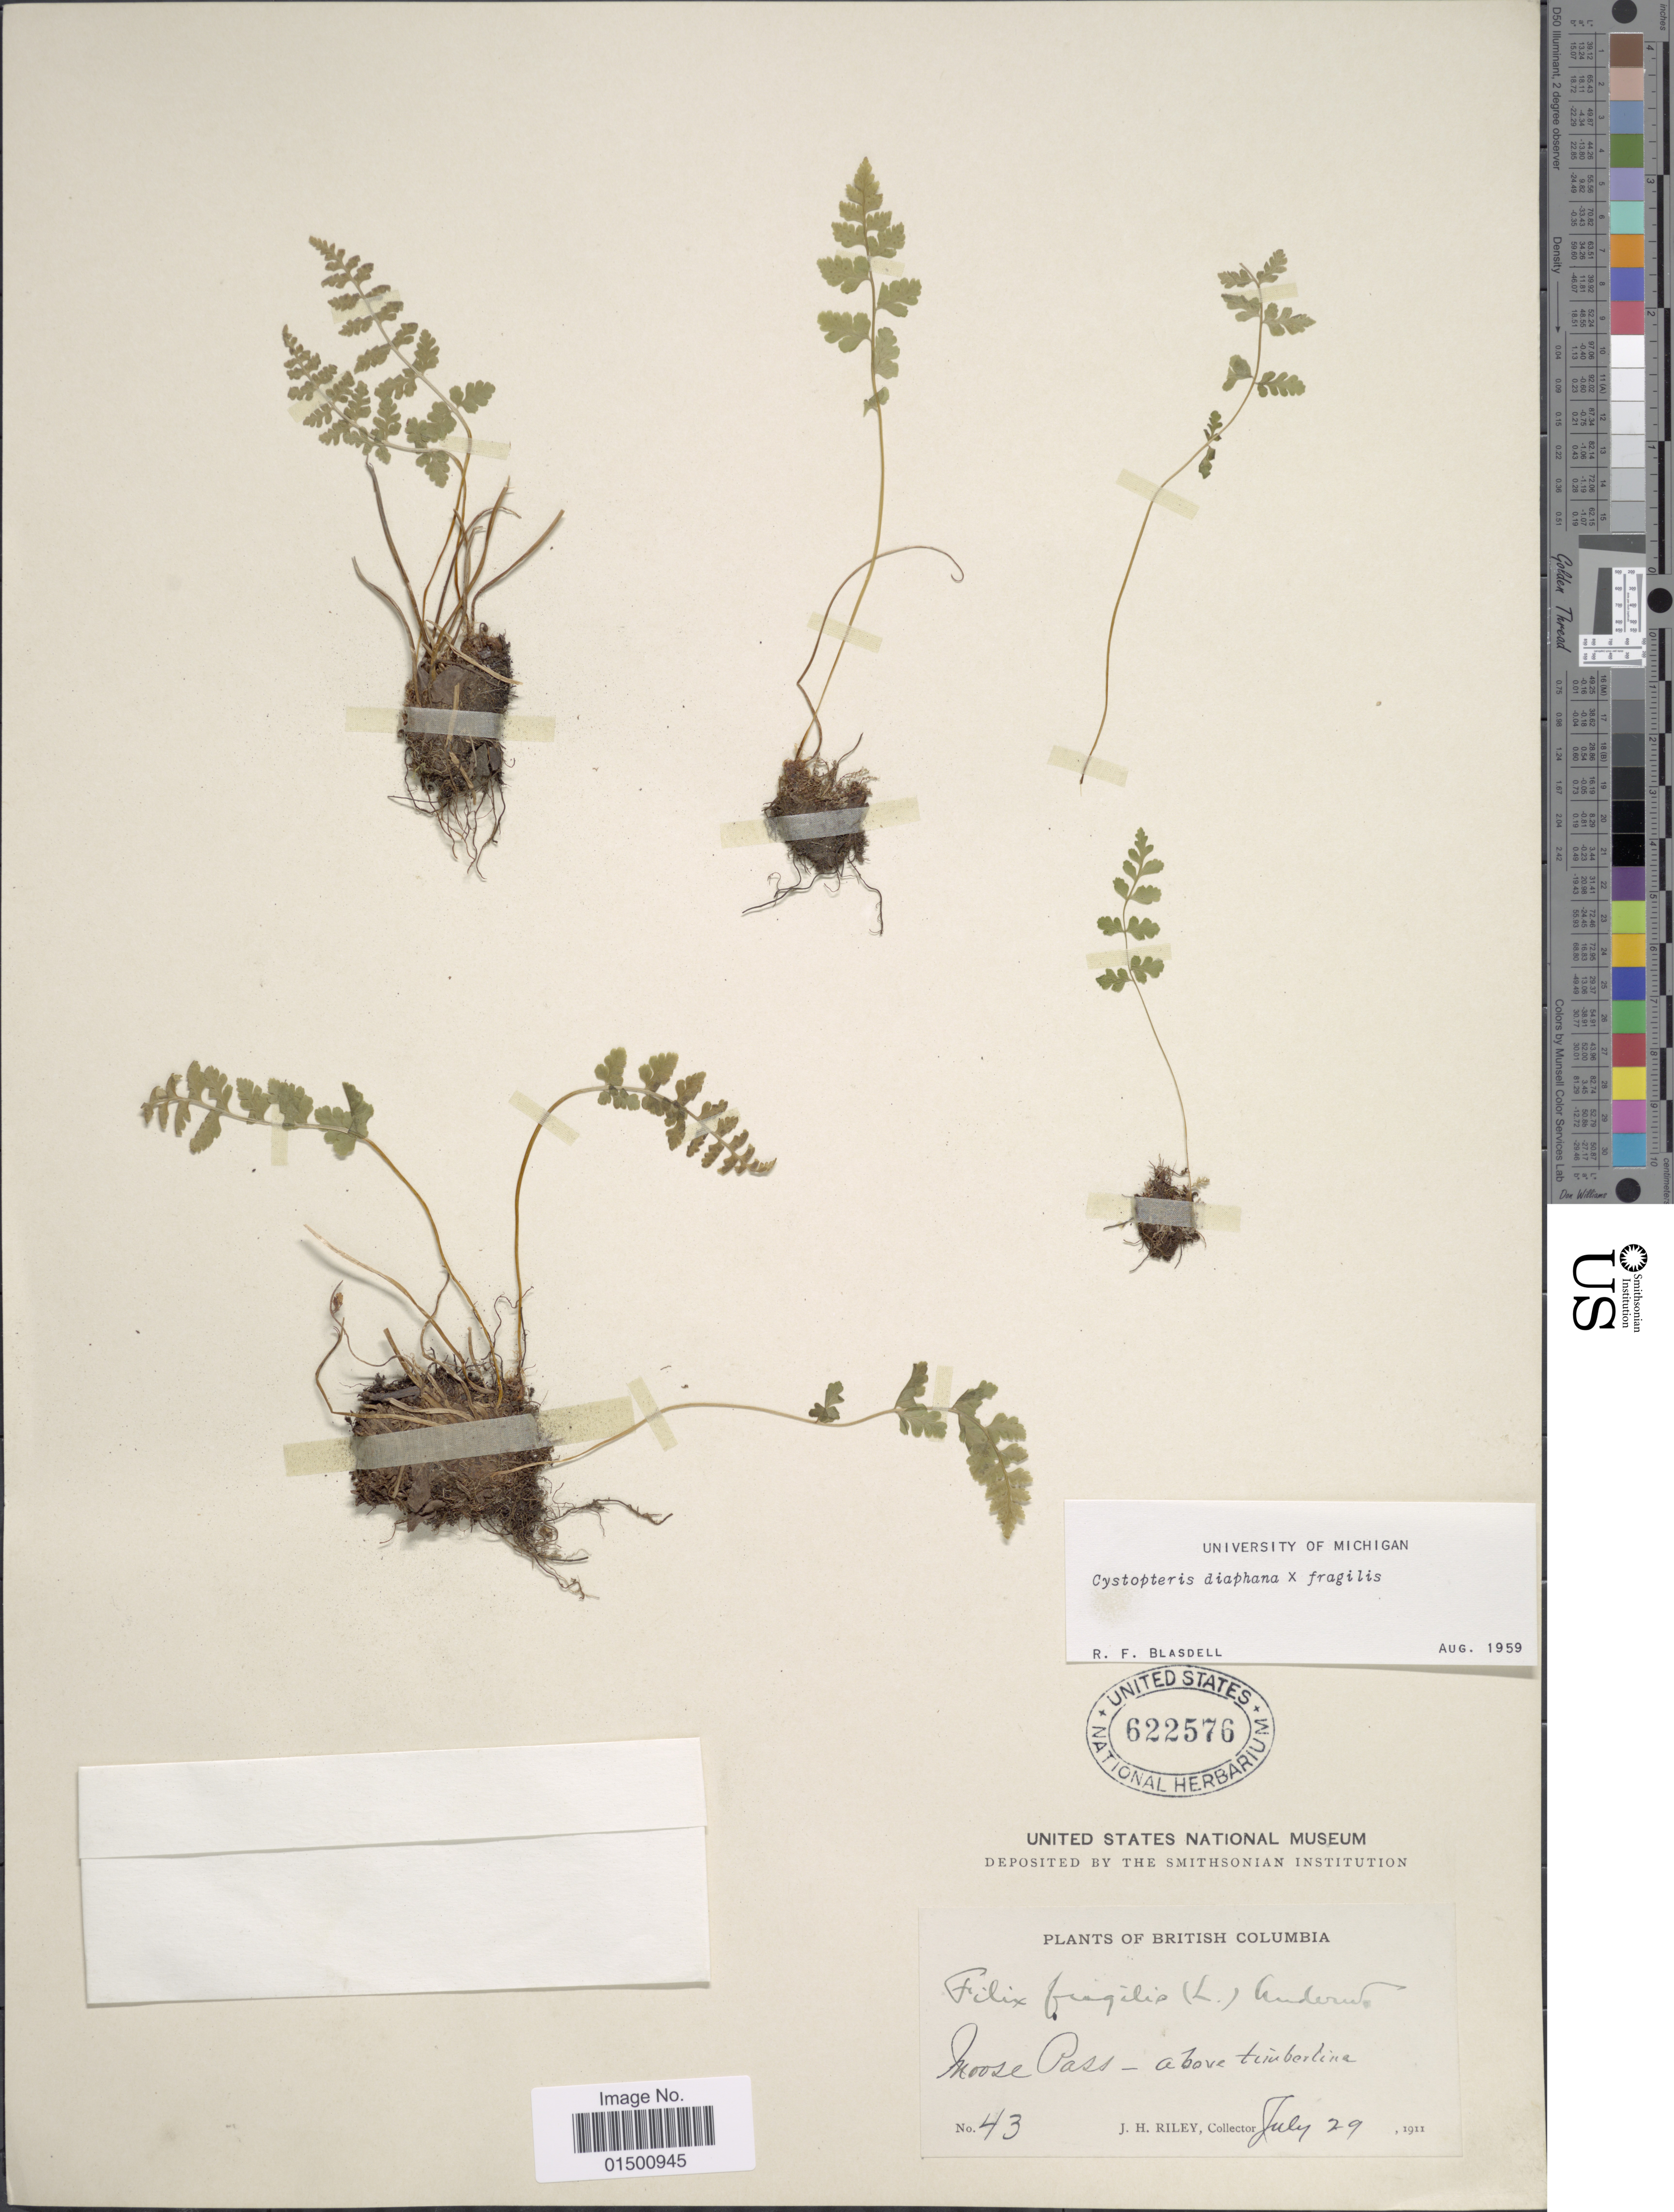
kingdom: Plantae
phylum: Tracheophyta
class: Polypodiopsida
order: Polypodiales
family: Cystopteridaceae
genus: Cystopteris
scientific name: Cystopteris diaphana x C. fragilis (L.) Bernh.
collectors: J. H. Riley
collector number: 43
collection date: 1911-07-29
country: Canada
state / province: British Columbia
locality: Mosse Pass- above timberline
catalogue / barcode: US 622576